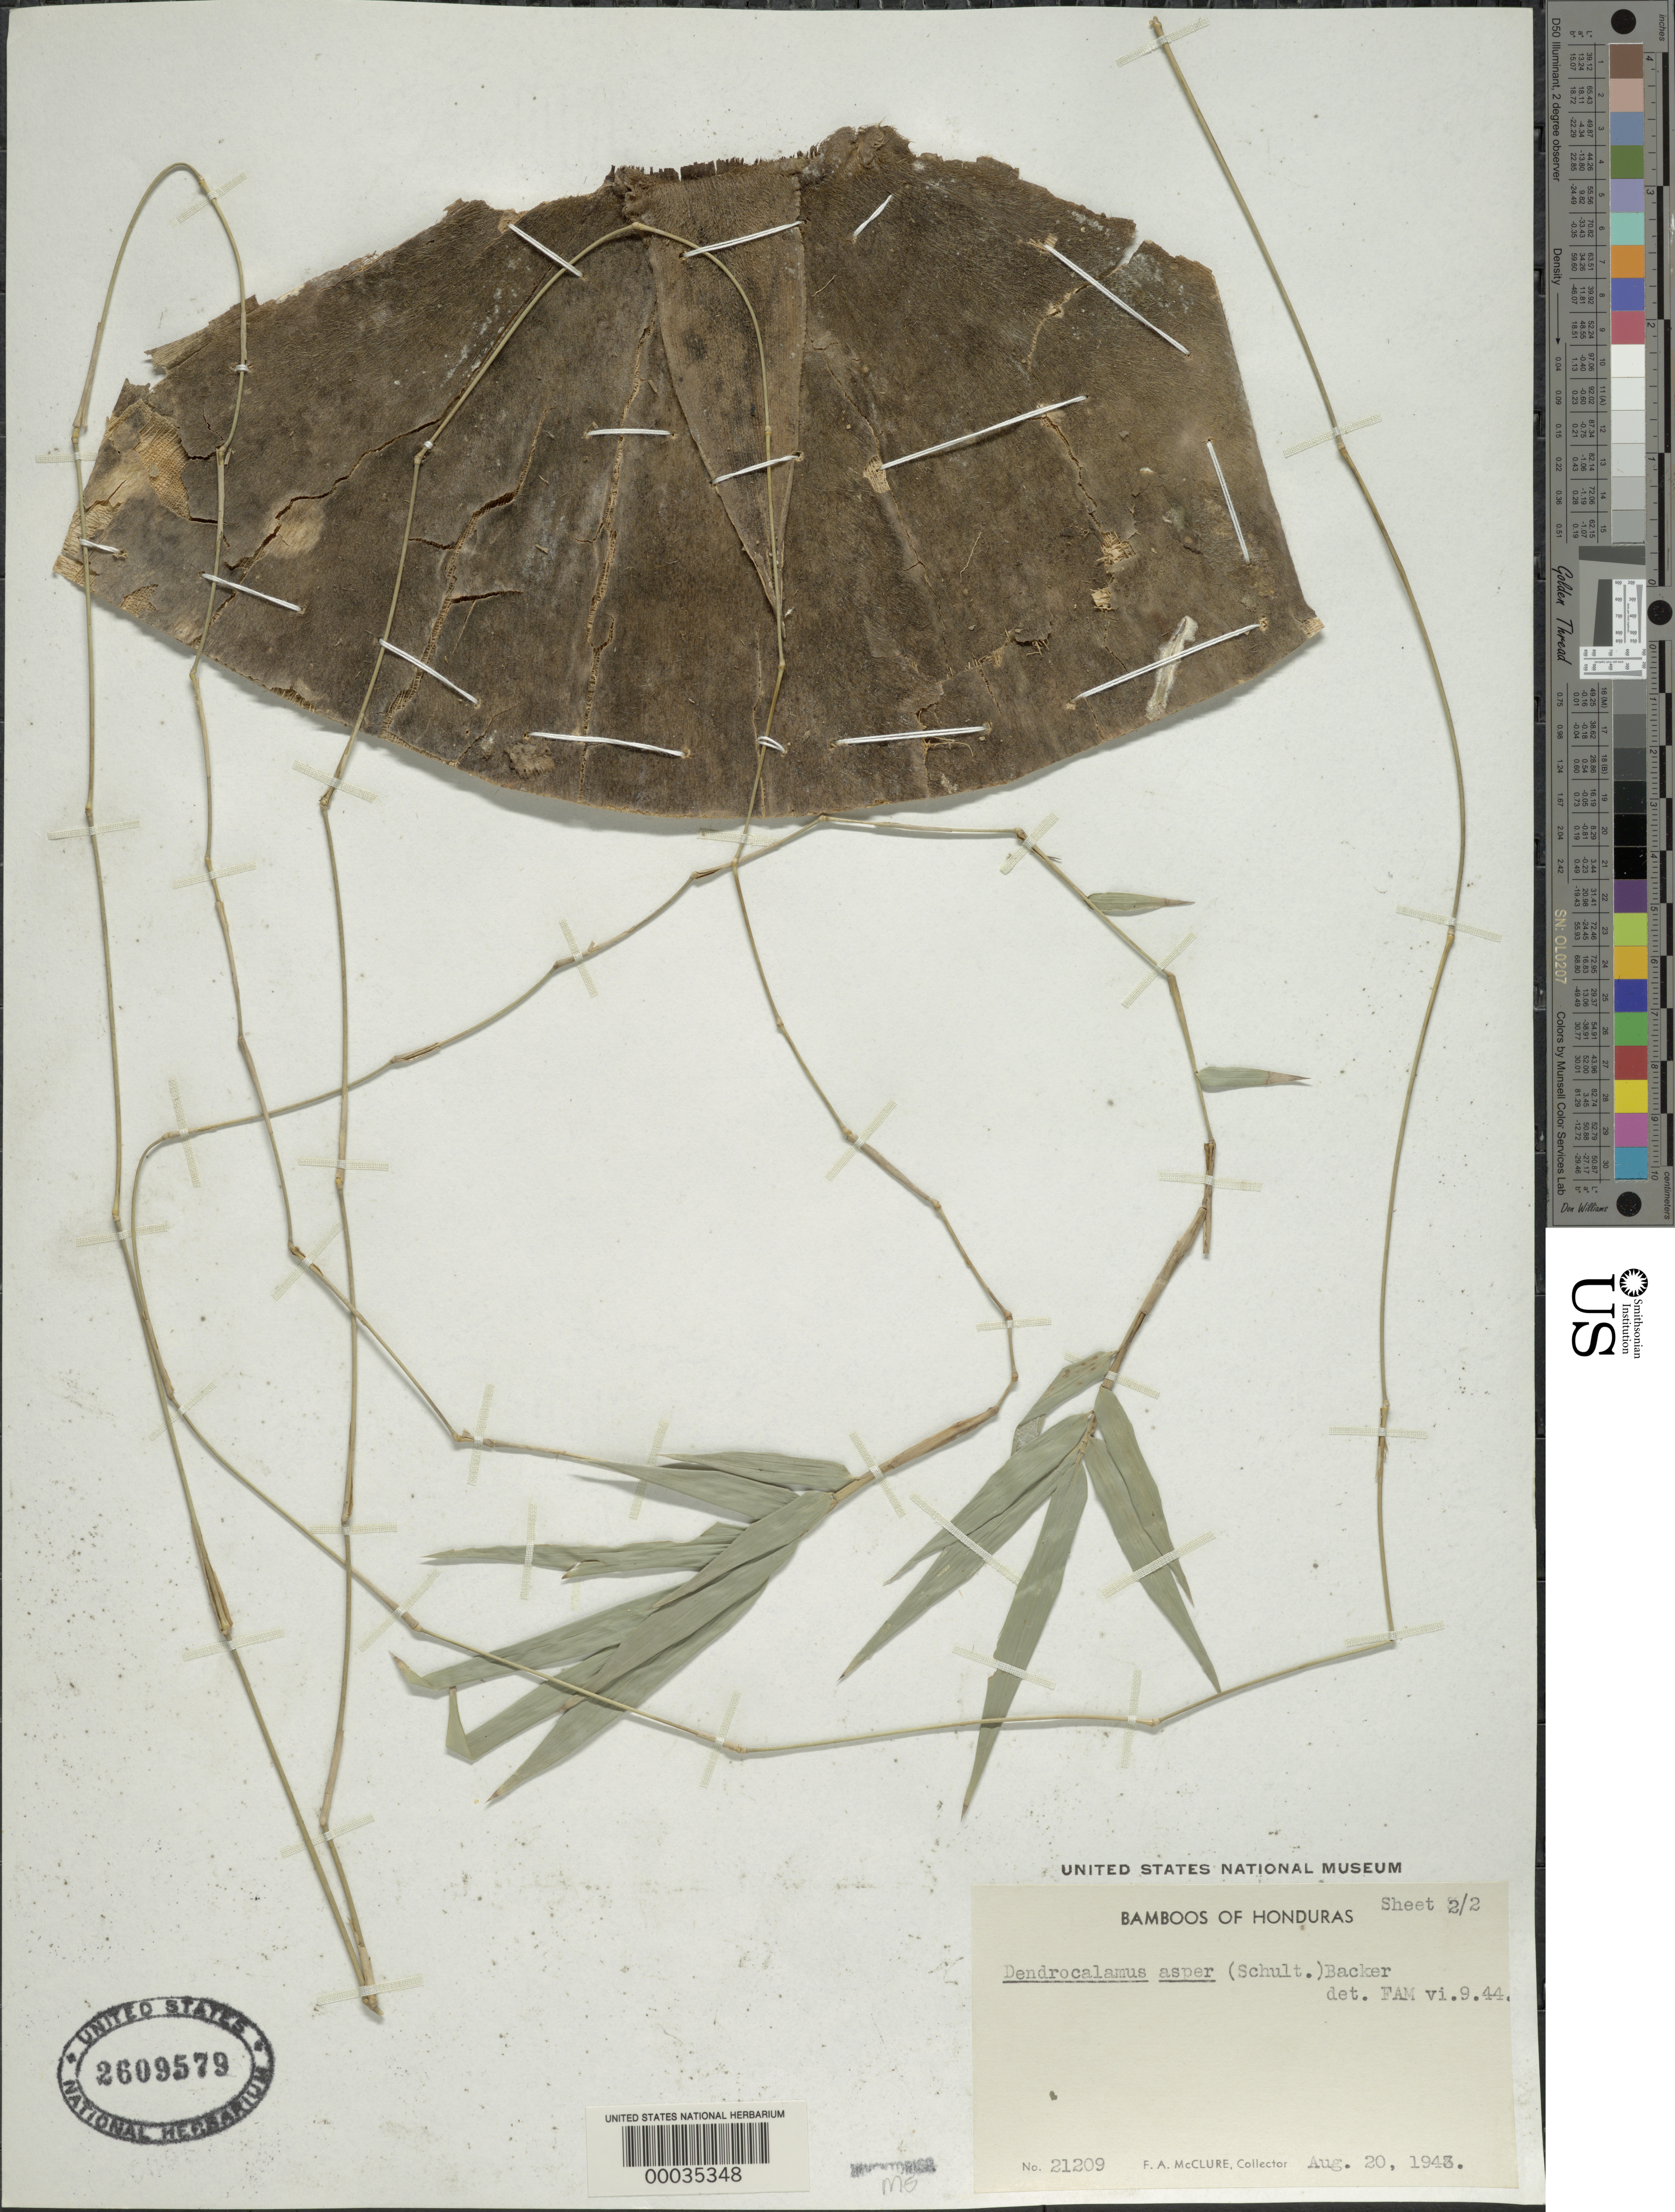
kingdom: Plantae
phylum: Tracheophyta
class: Liliopsida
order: Poales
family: Poaceae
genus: Dendrocalamus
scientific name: Dendrocalamus asper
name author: (Schult. & Schult. f.) Backer ex K. Heyne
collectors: F. A. McClure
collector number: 21209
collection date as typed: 20 Aug 1943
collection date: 1943-08-20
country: Honduras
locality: United fruit co's. agricultural experimental station-Lancetilla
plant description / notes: PI. 71258, native to java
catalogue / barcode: US 2609579